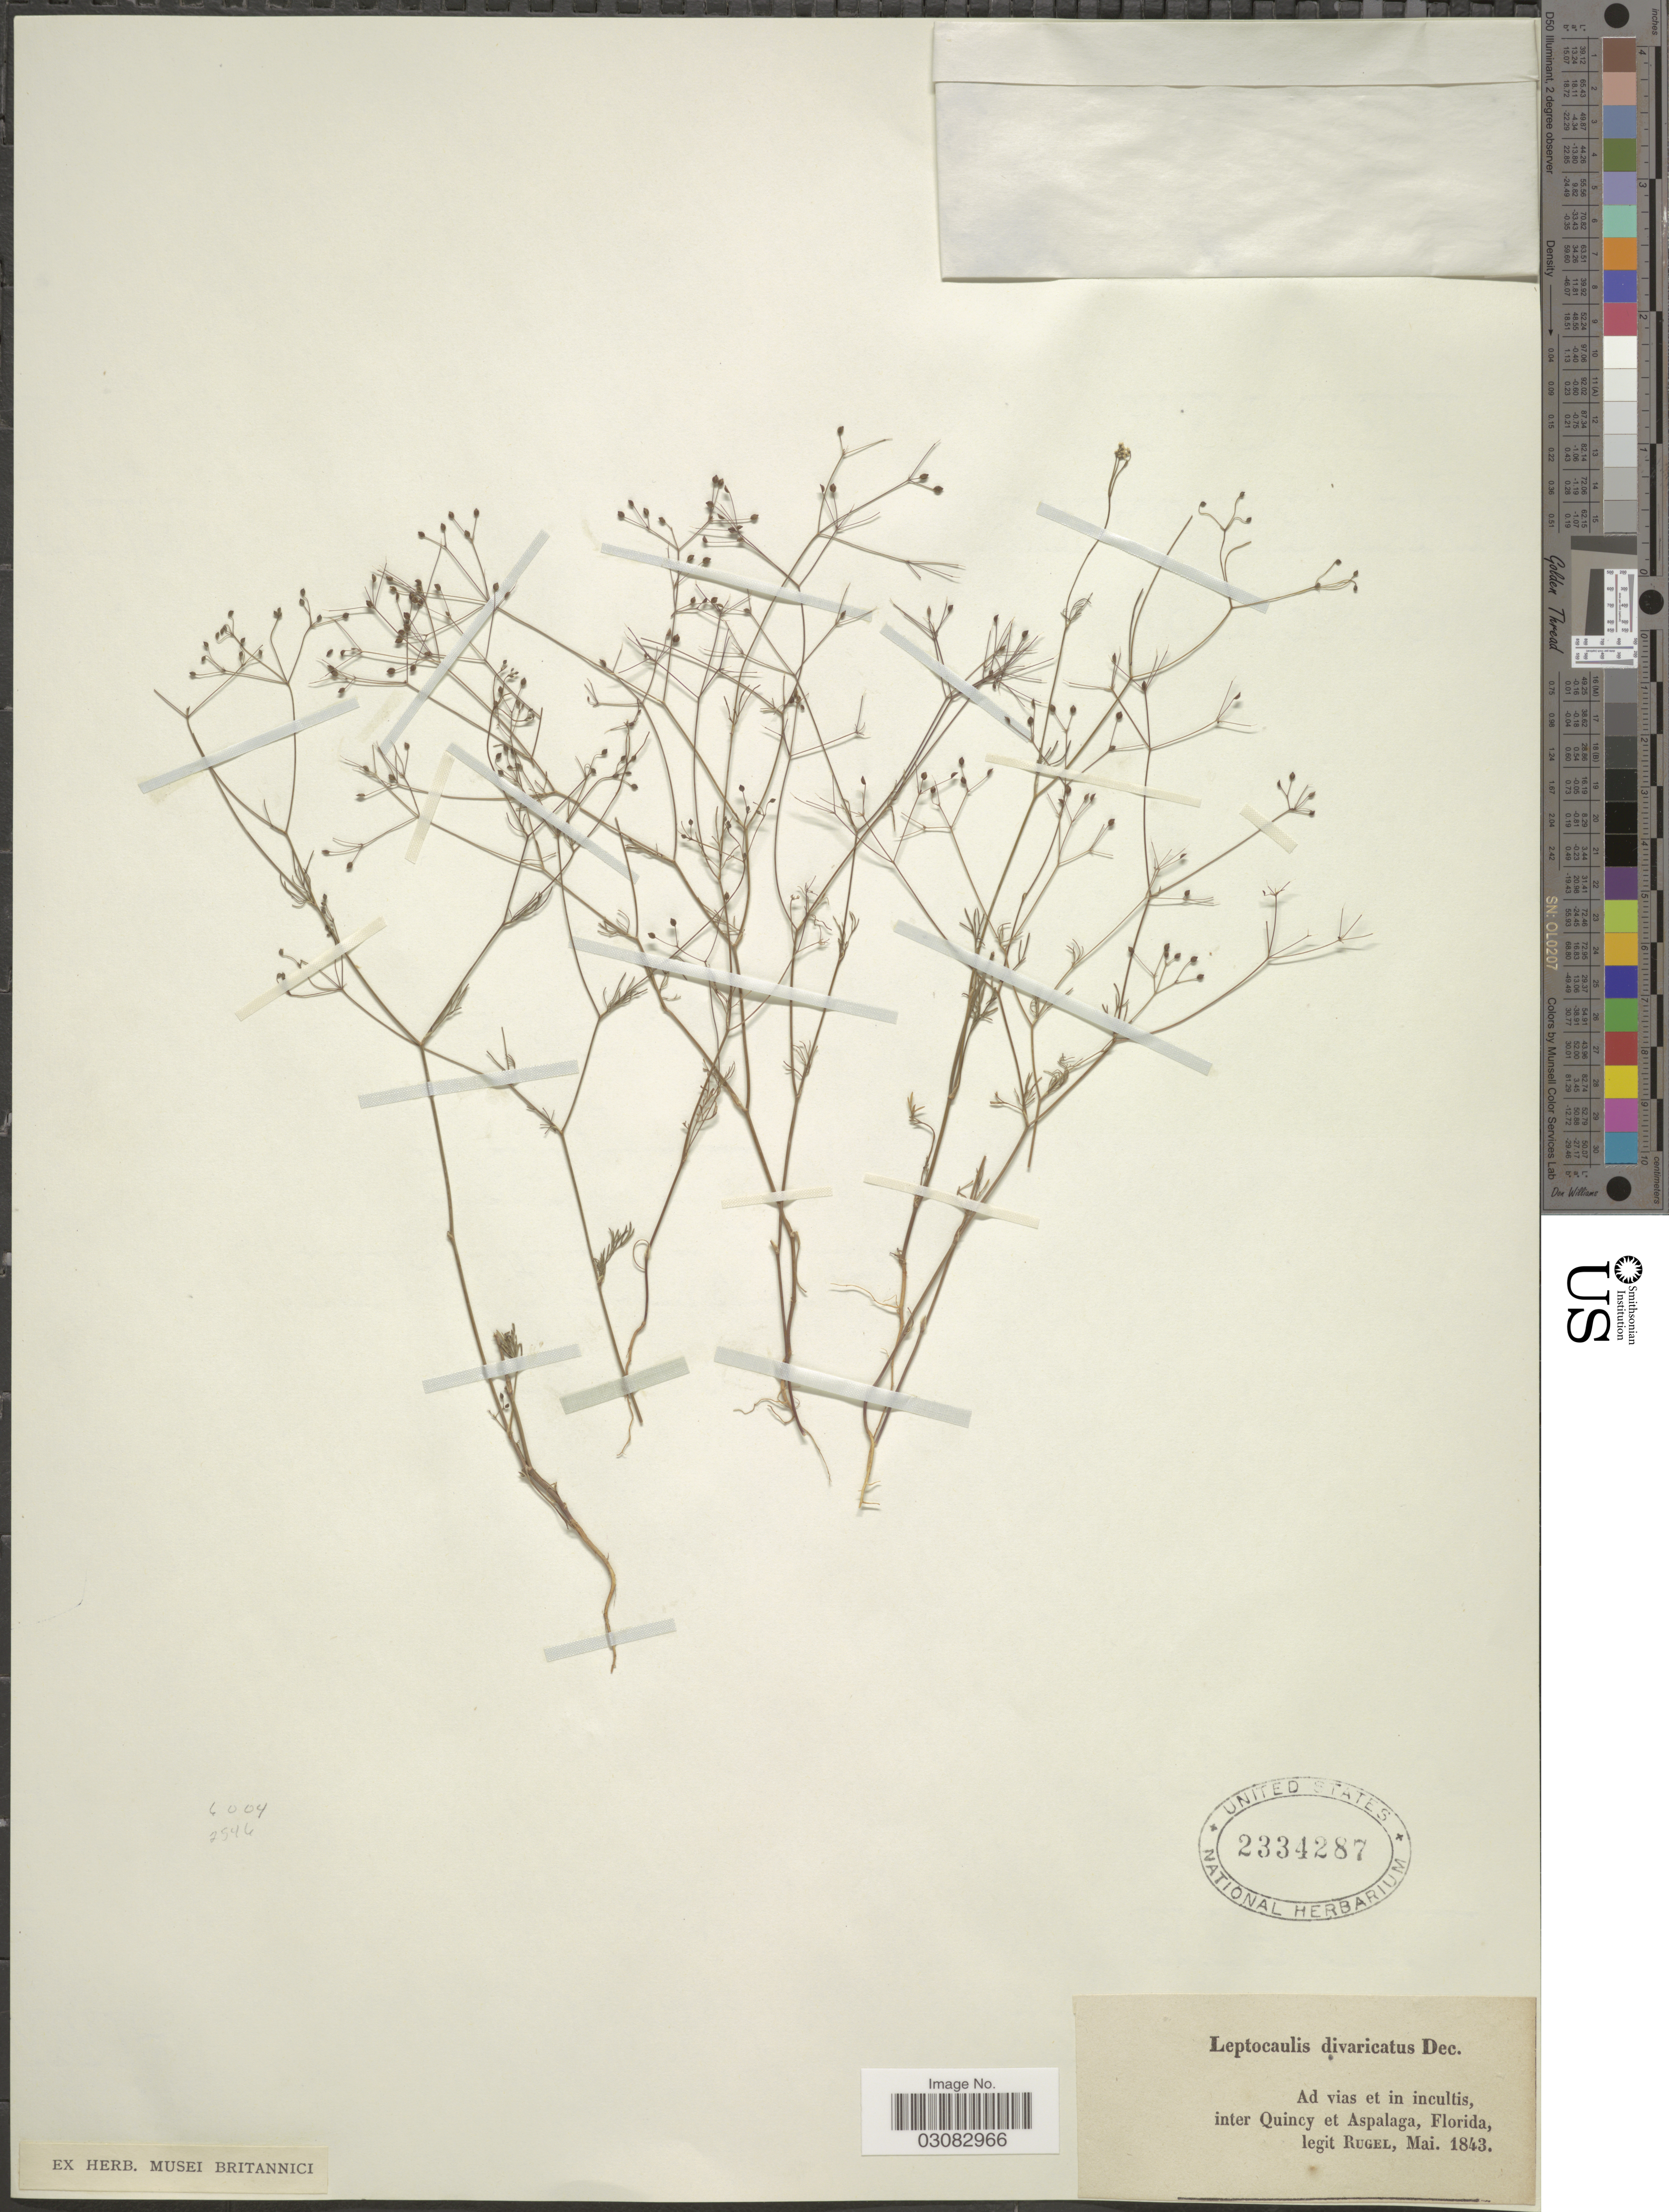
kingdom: Plantae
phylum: Tracheophyta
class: Magnoliopsida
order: Apiales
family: Apiaceae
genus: Spermolepis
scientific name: Spermolepis divaricata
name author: (Walter) Raf.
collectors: Rugel, --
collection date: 1843-05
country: United States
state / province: Florida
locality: Inter Quincy et Aspalaga.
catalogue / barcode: US 2334287